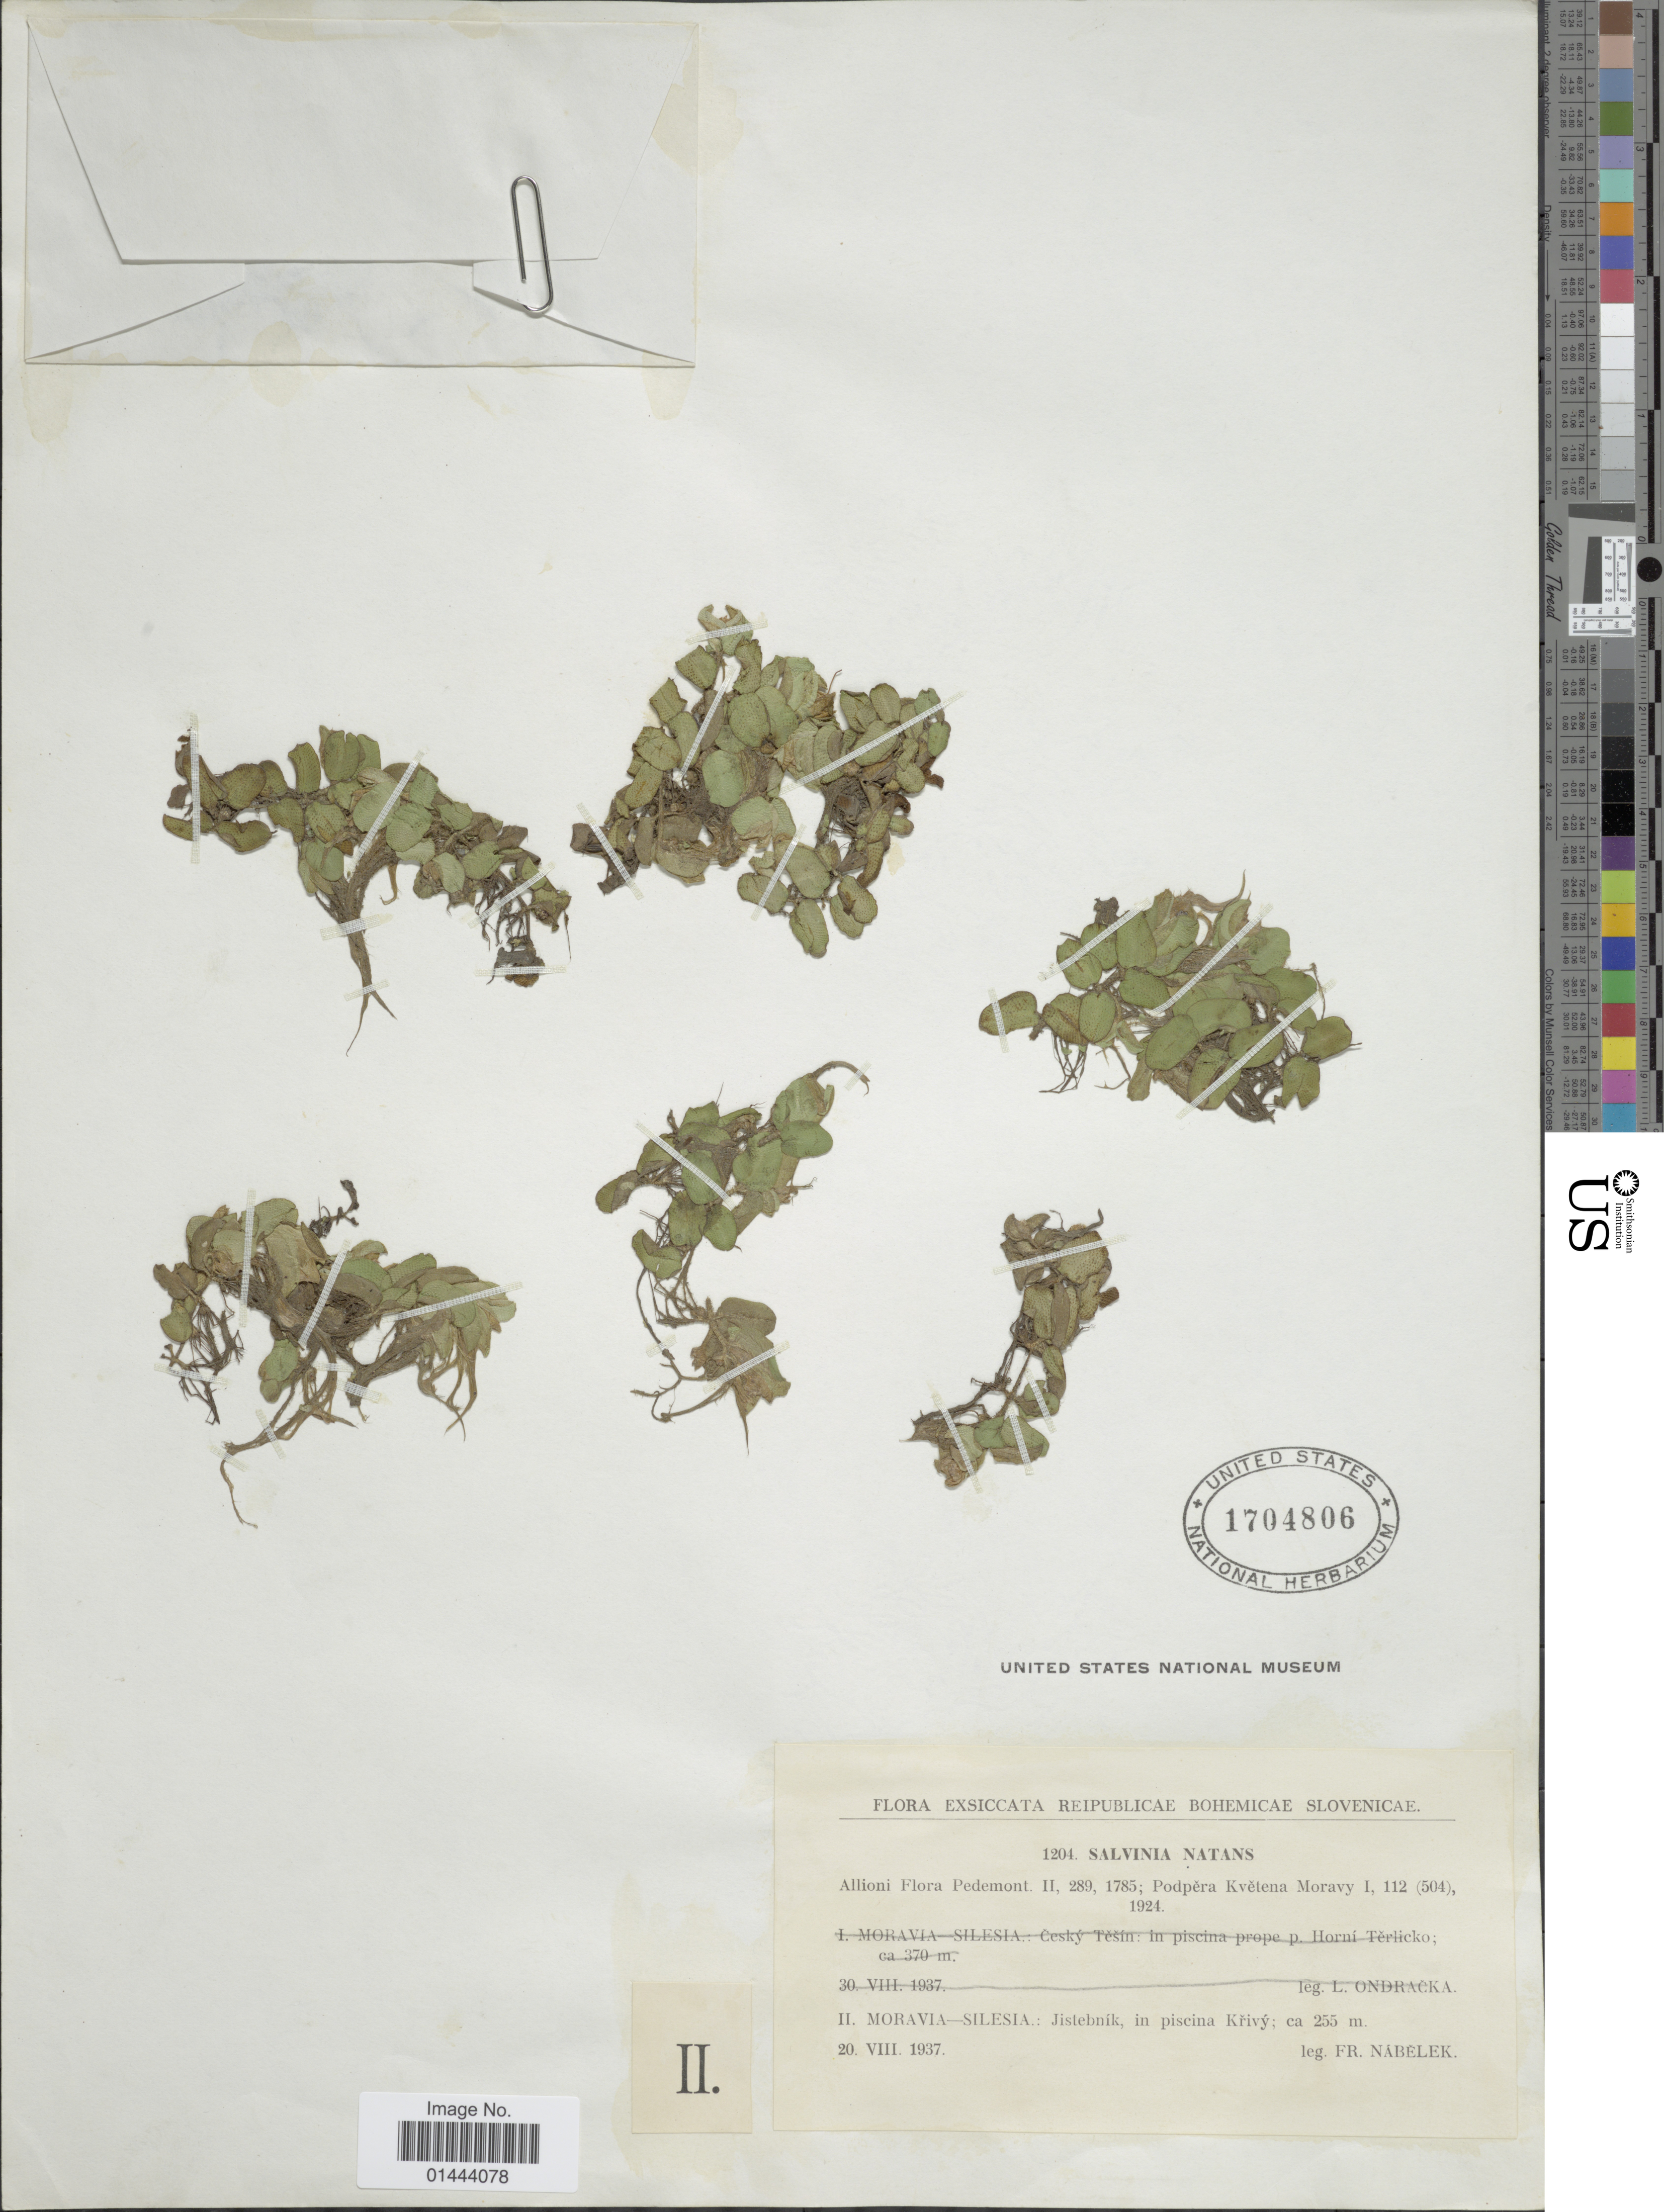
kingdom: Plantae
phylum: Tracheophyta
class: Polypodiopsida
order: Salviniales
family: Salviniaceae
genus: Salvinia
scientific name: Salvinia natans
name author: (L.) All.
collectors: -. Nabelek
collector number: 1204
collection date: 1937-08-20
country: Czechia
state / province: Moravian-Silesian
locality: Jistebník, in piscina Krivý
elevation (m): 255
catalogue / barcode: US 1704806